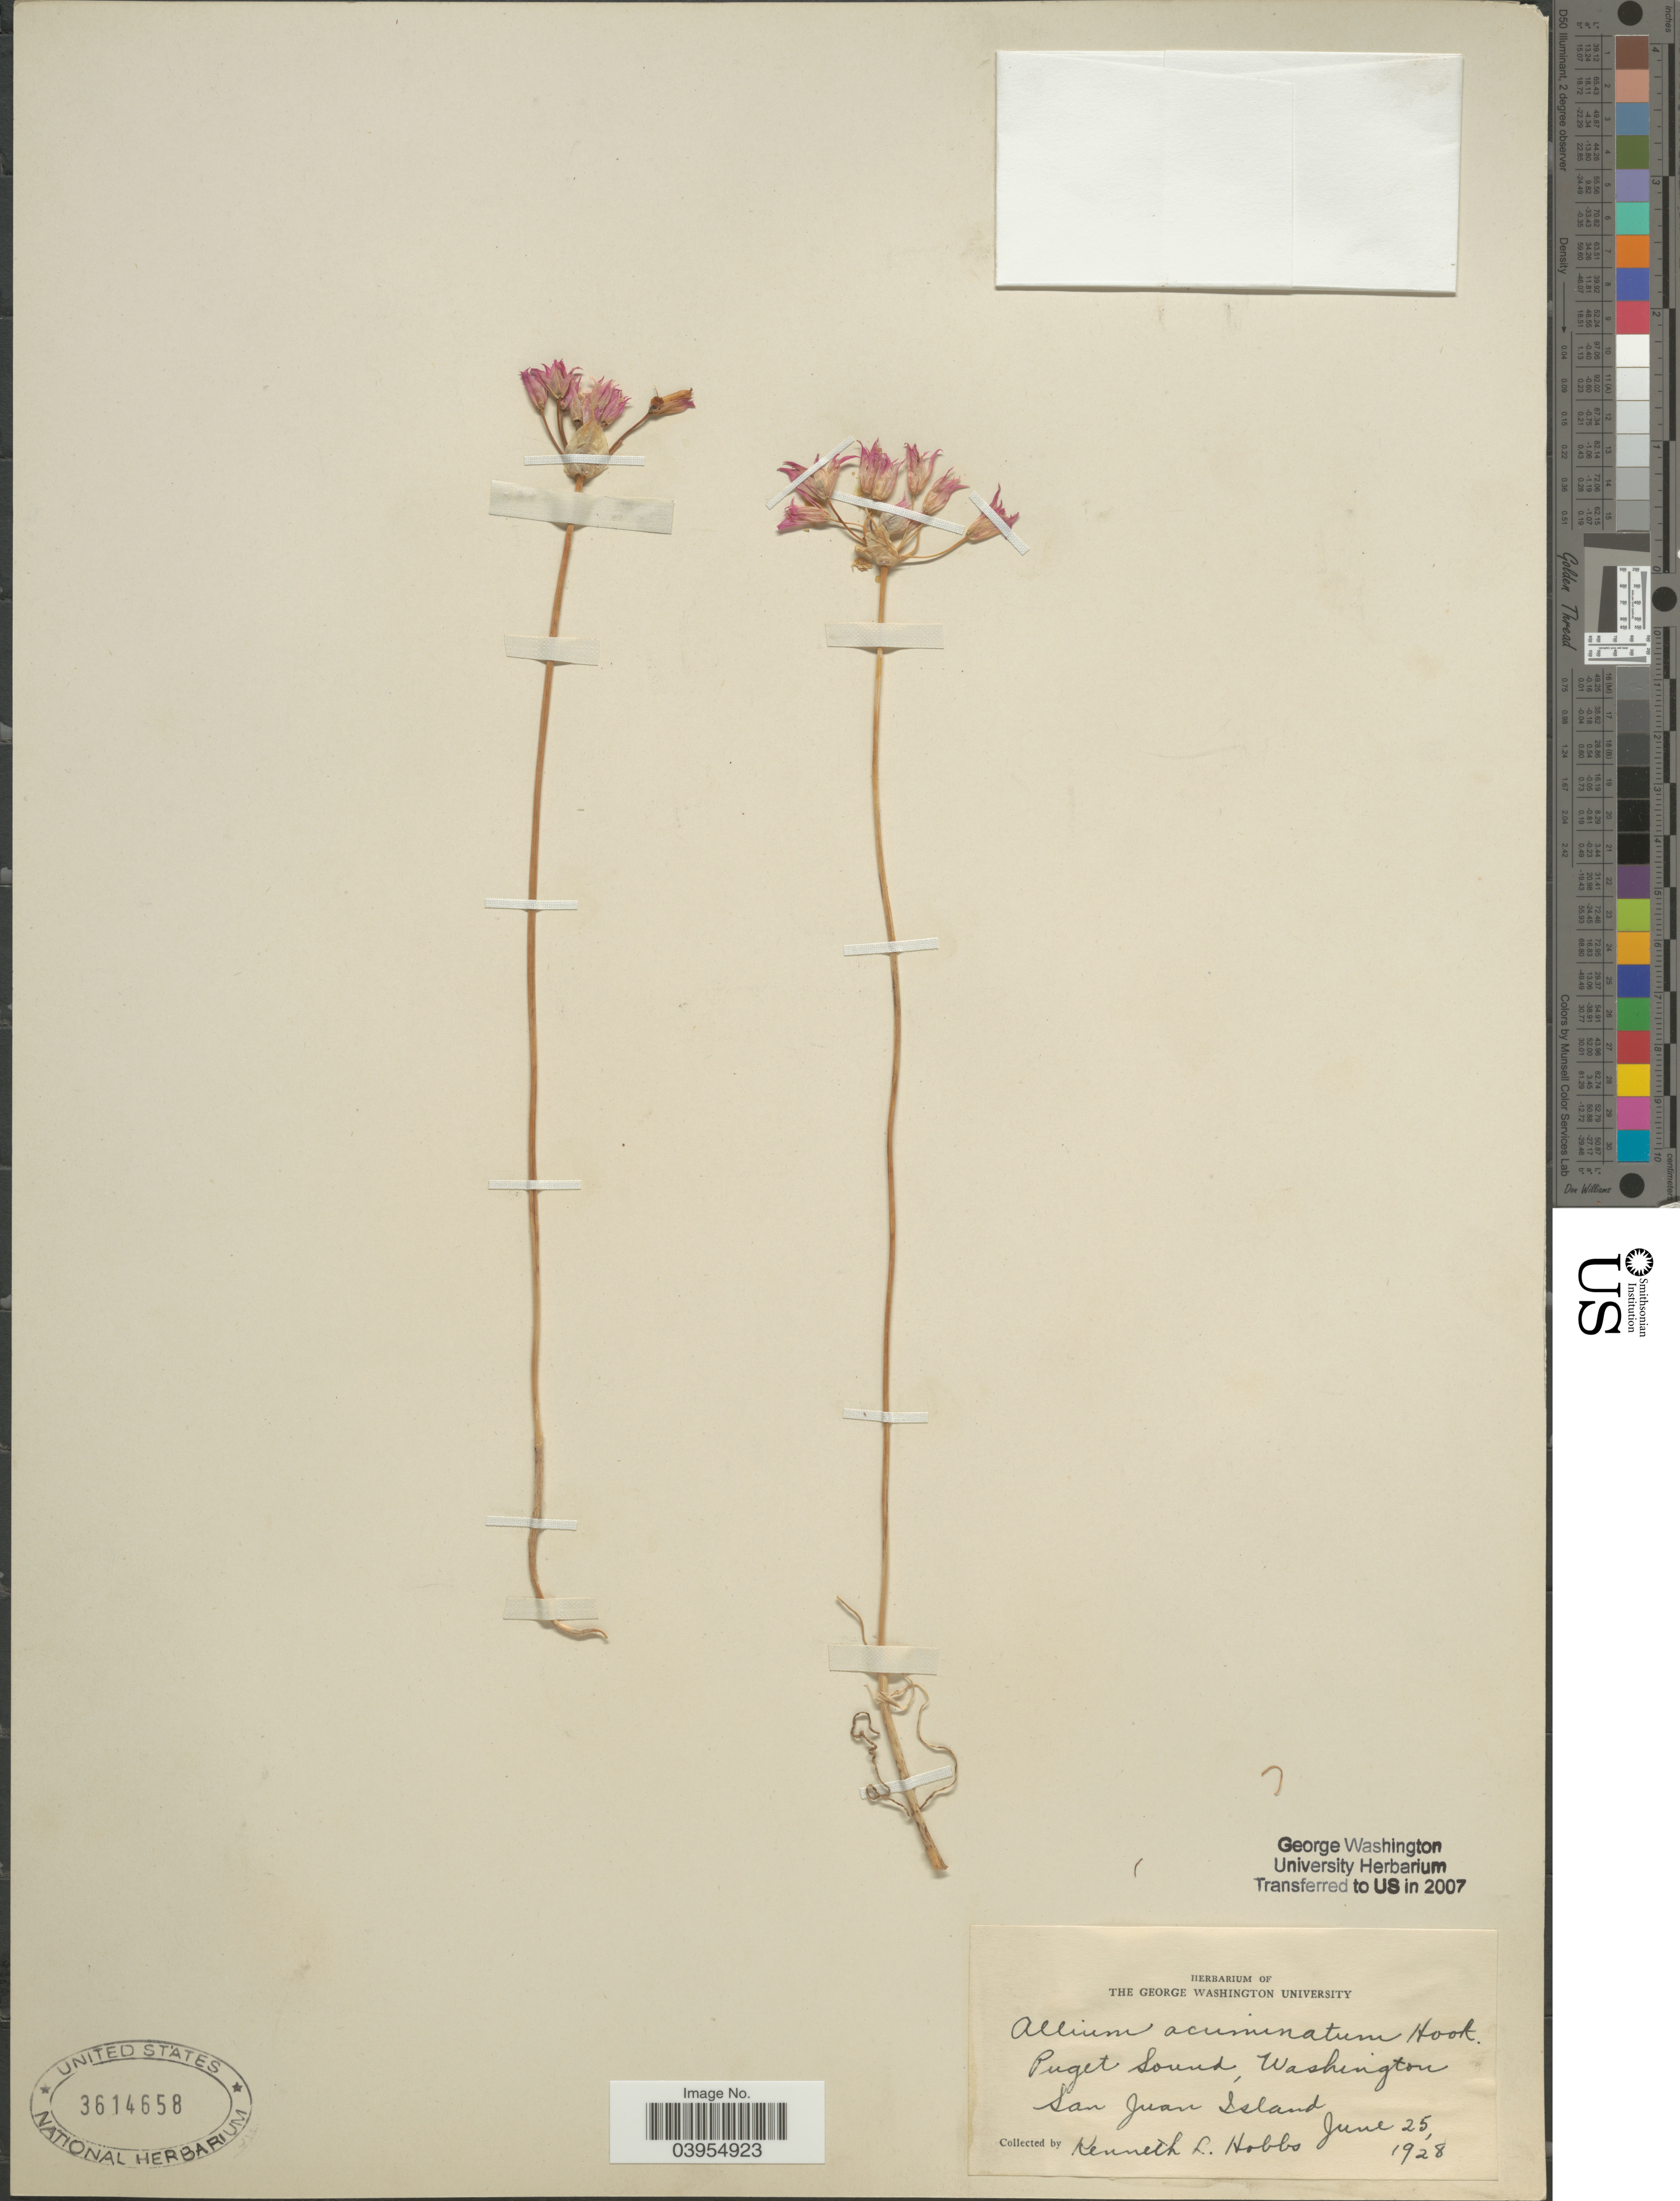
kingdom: Plantae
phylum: Tracheophyta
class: Liliopsida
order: Asparagales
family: Amaryllidaceae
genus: Allium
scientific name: Allium acuminatum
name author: Hook.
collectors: K. Hobbs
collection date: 1928-06-25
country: United States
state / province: Washington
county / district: King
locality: Puget Sound, San Juan Island.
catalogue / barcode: US 3614658